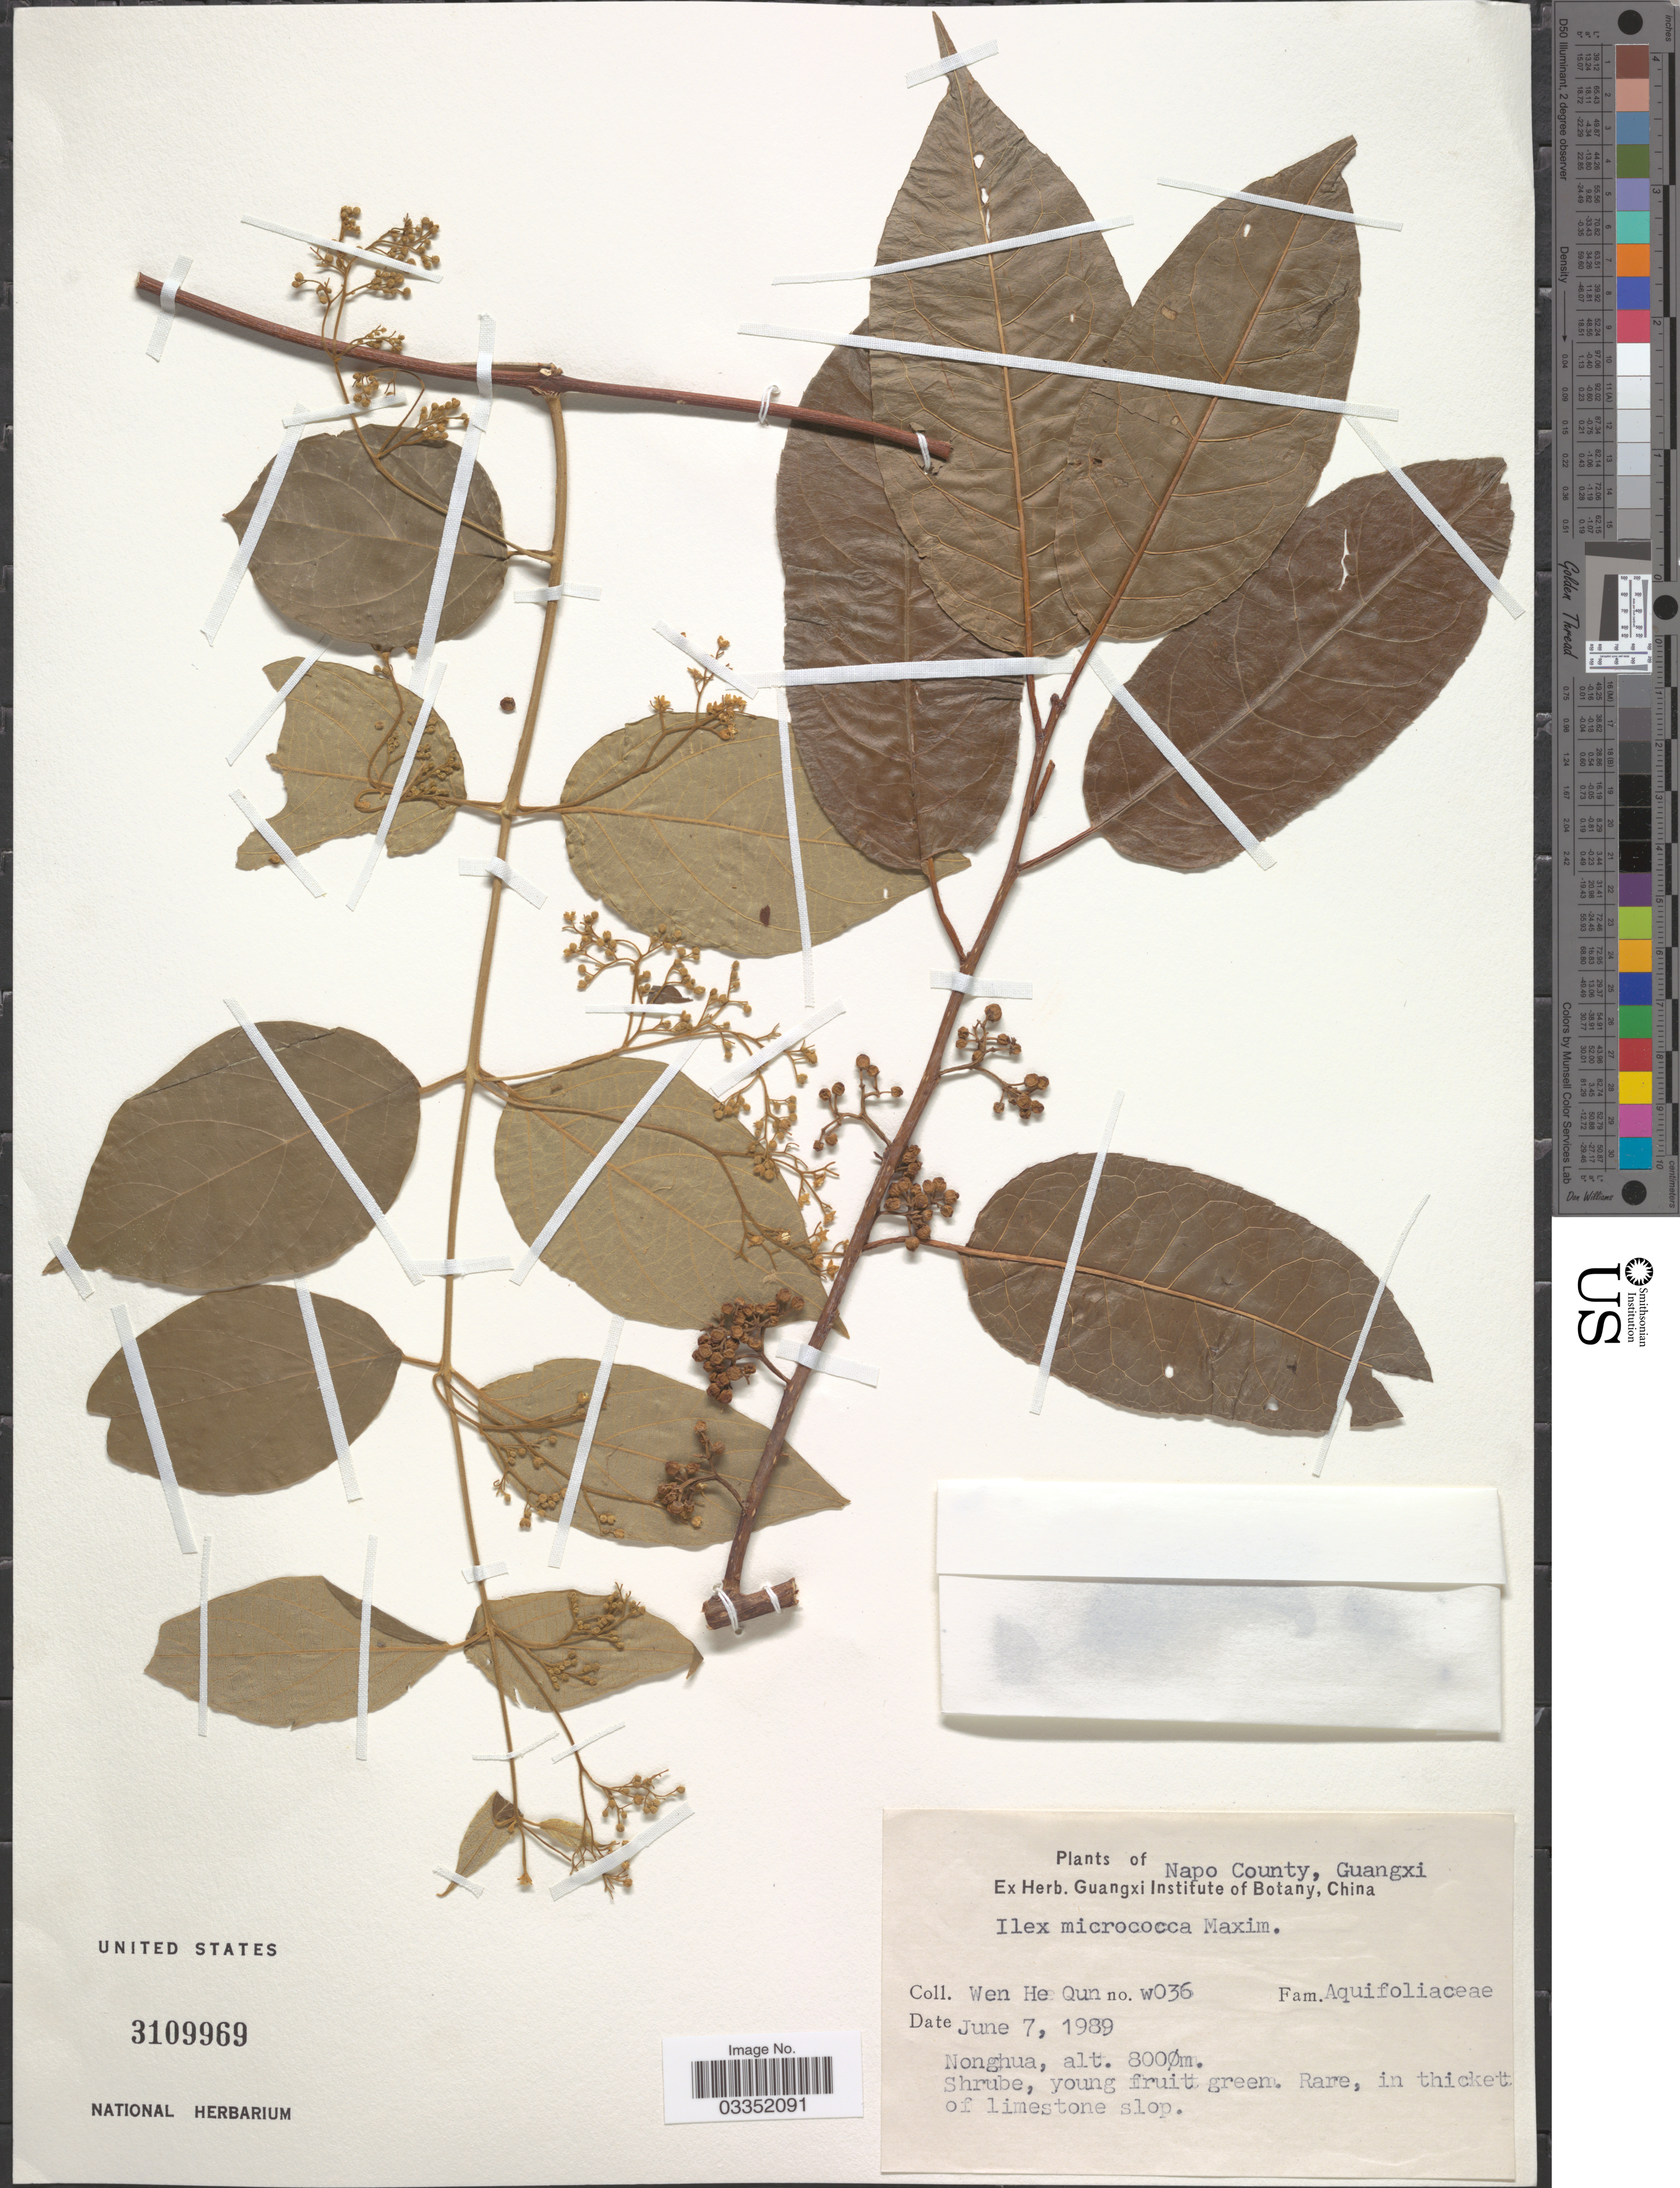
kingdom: Plantae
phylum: Tracheophyta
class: Magnoliopsida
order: Aquifoliales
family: Aquifoliaceae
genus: Ilex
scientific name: Ilex micrococca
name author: Maxim.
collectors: H. Wen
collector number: W036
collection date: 1989-06-07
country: China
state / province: Guangxi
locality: Napo County. Nonghua.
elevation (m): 800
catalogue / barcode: US 3109969